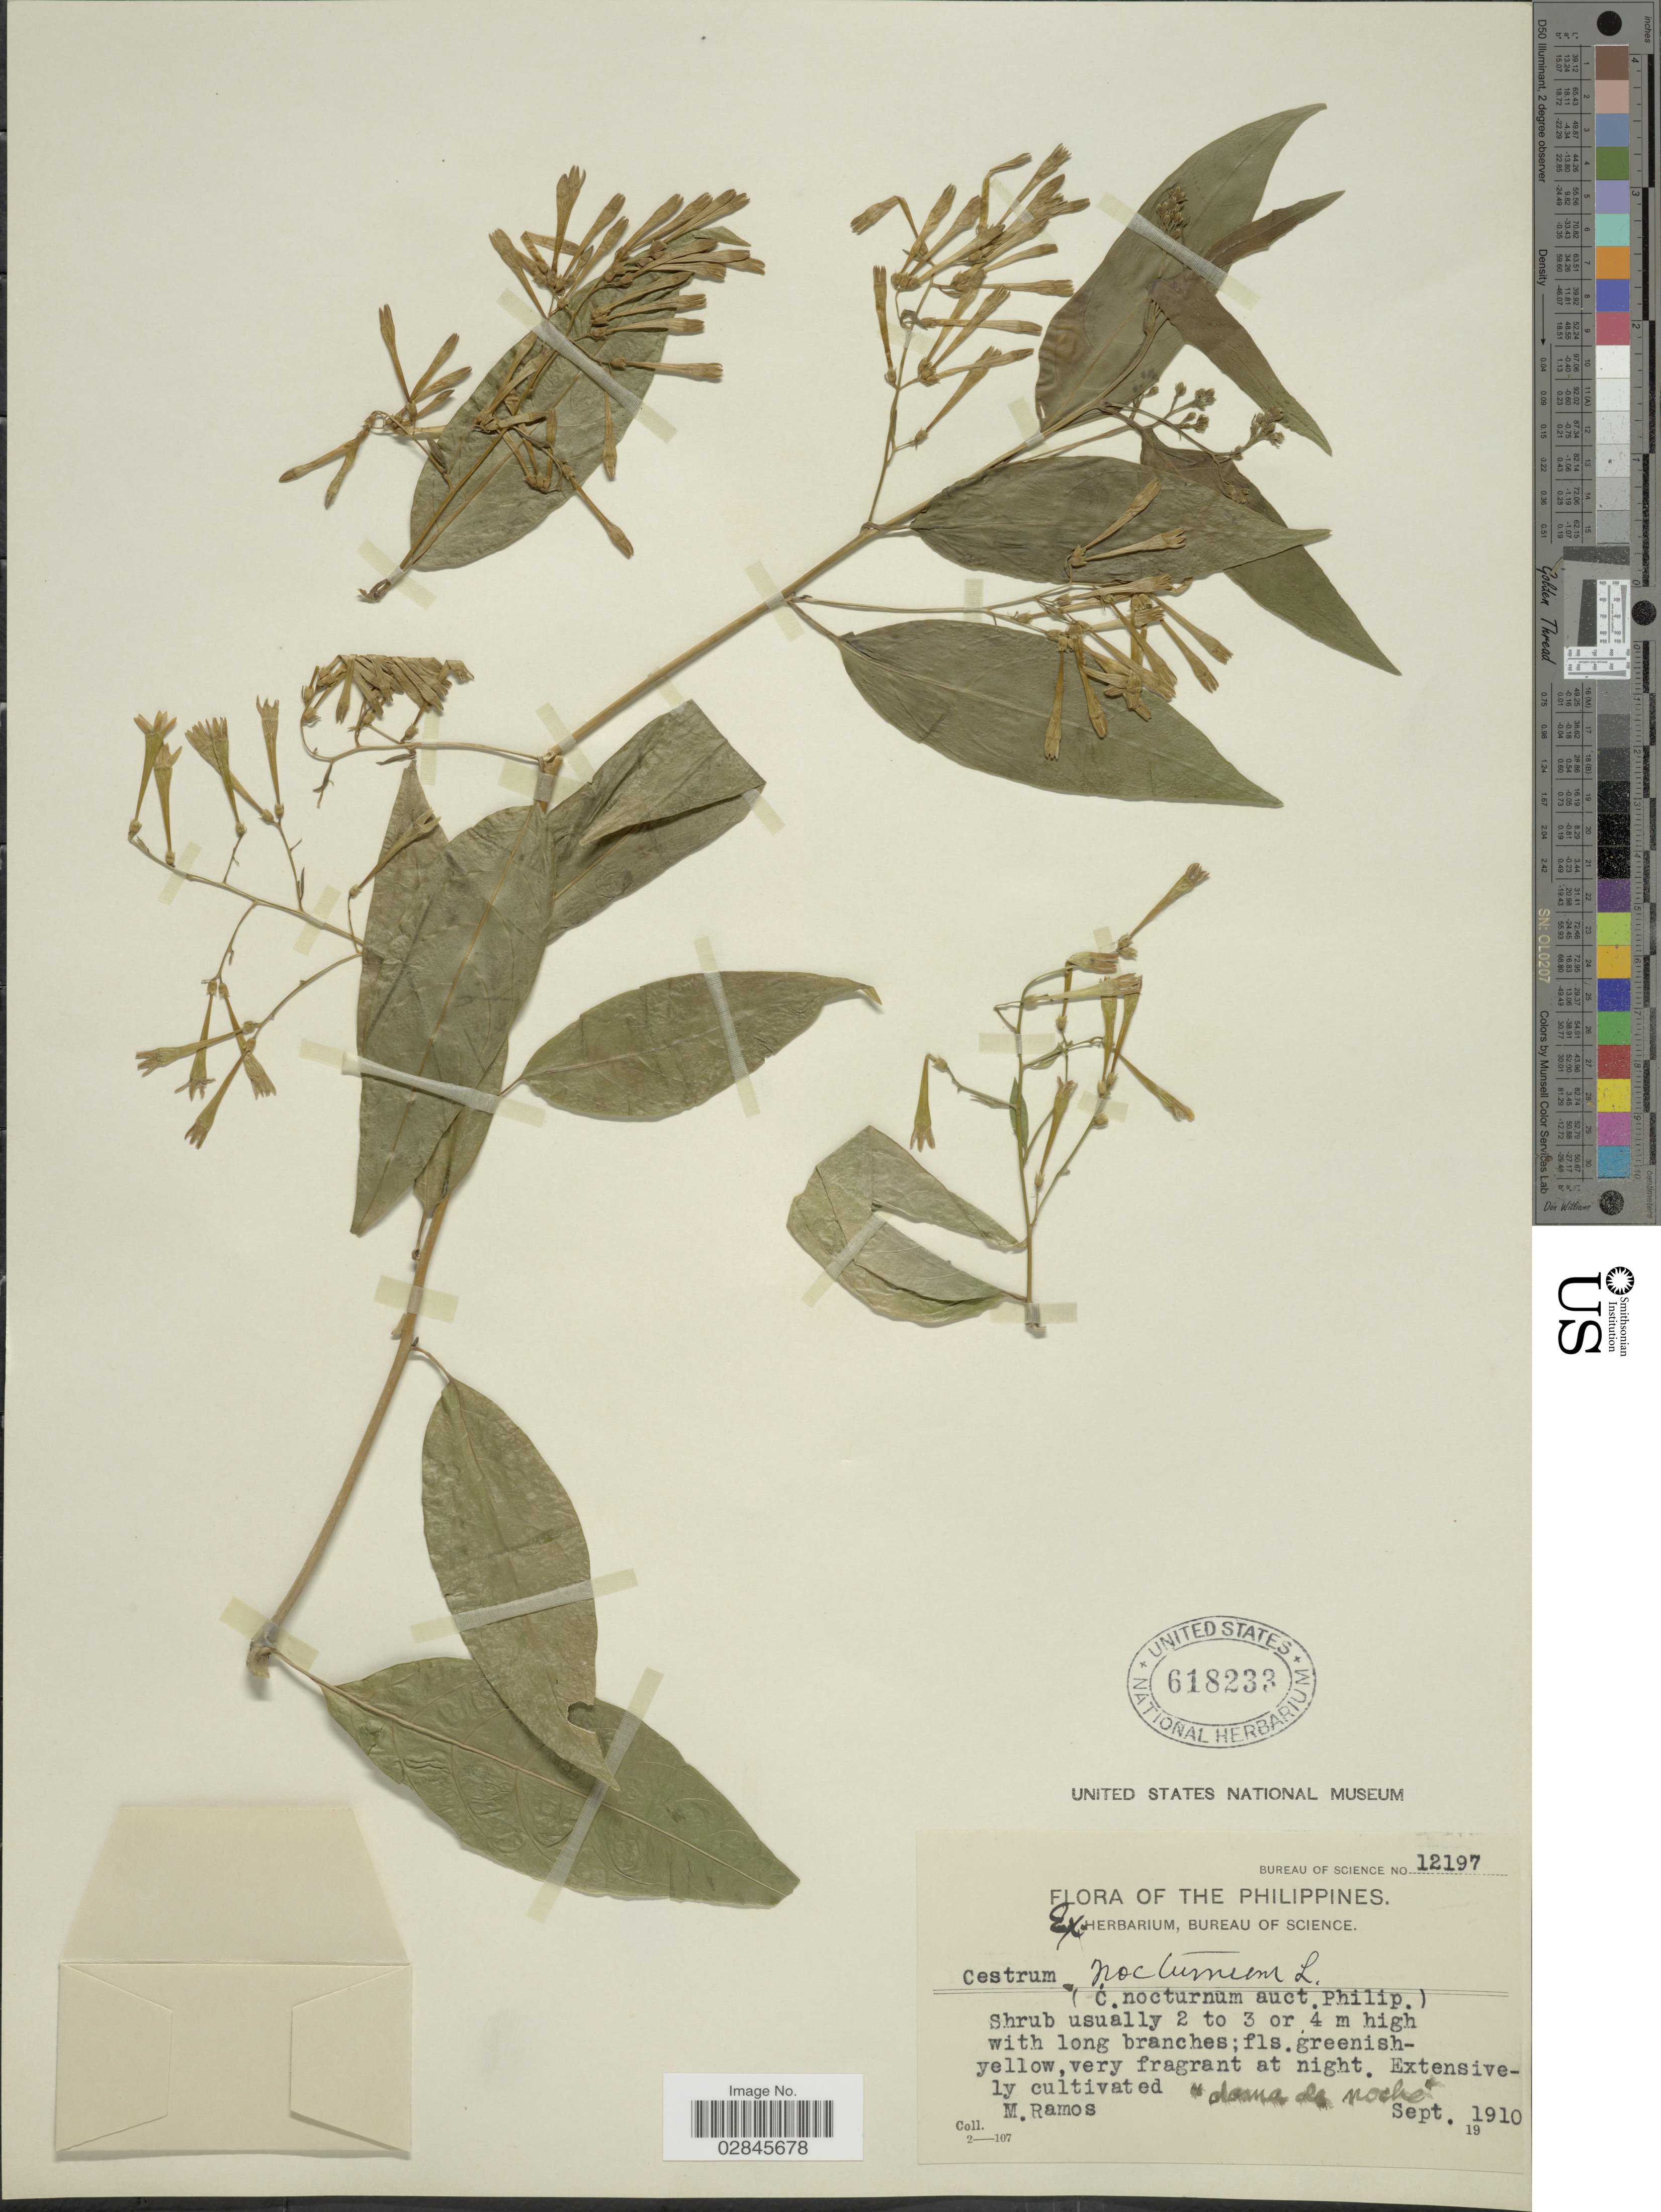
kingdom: Plantae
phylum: Tracheophyta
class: Magnoliopsida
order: Solanales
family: Solanaceae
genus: Cestrum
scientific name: Cestrum nocturnum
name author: L.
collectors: M. Ramos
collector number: Bureau of Science 12197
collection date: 1910-09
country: Philippines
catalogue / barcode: US 618233